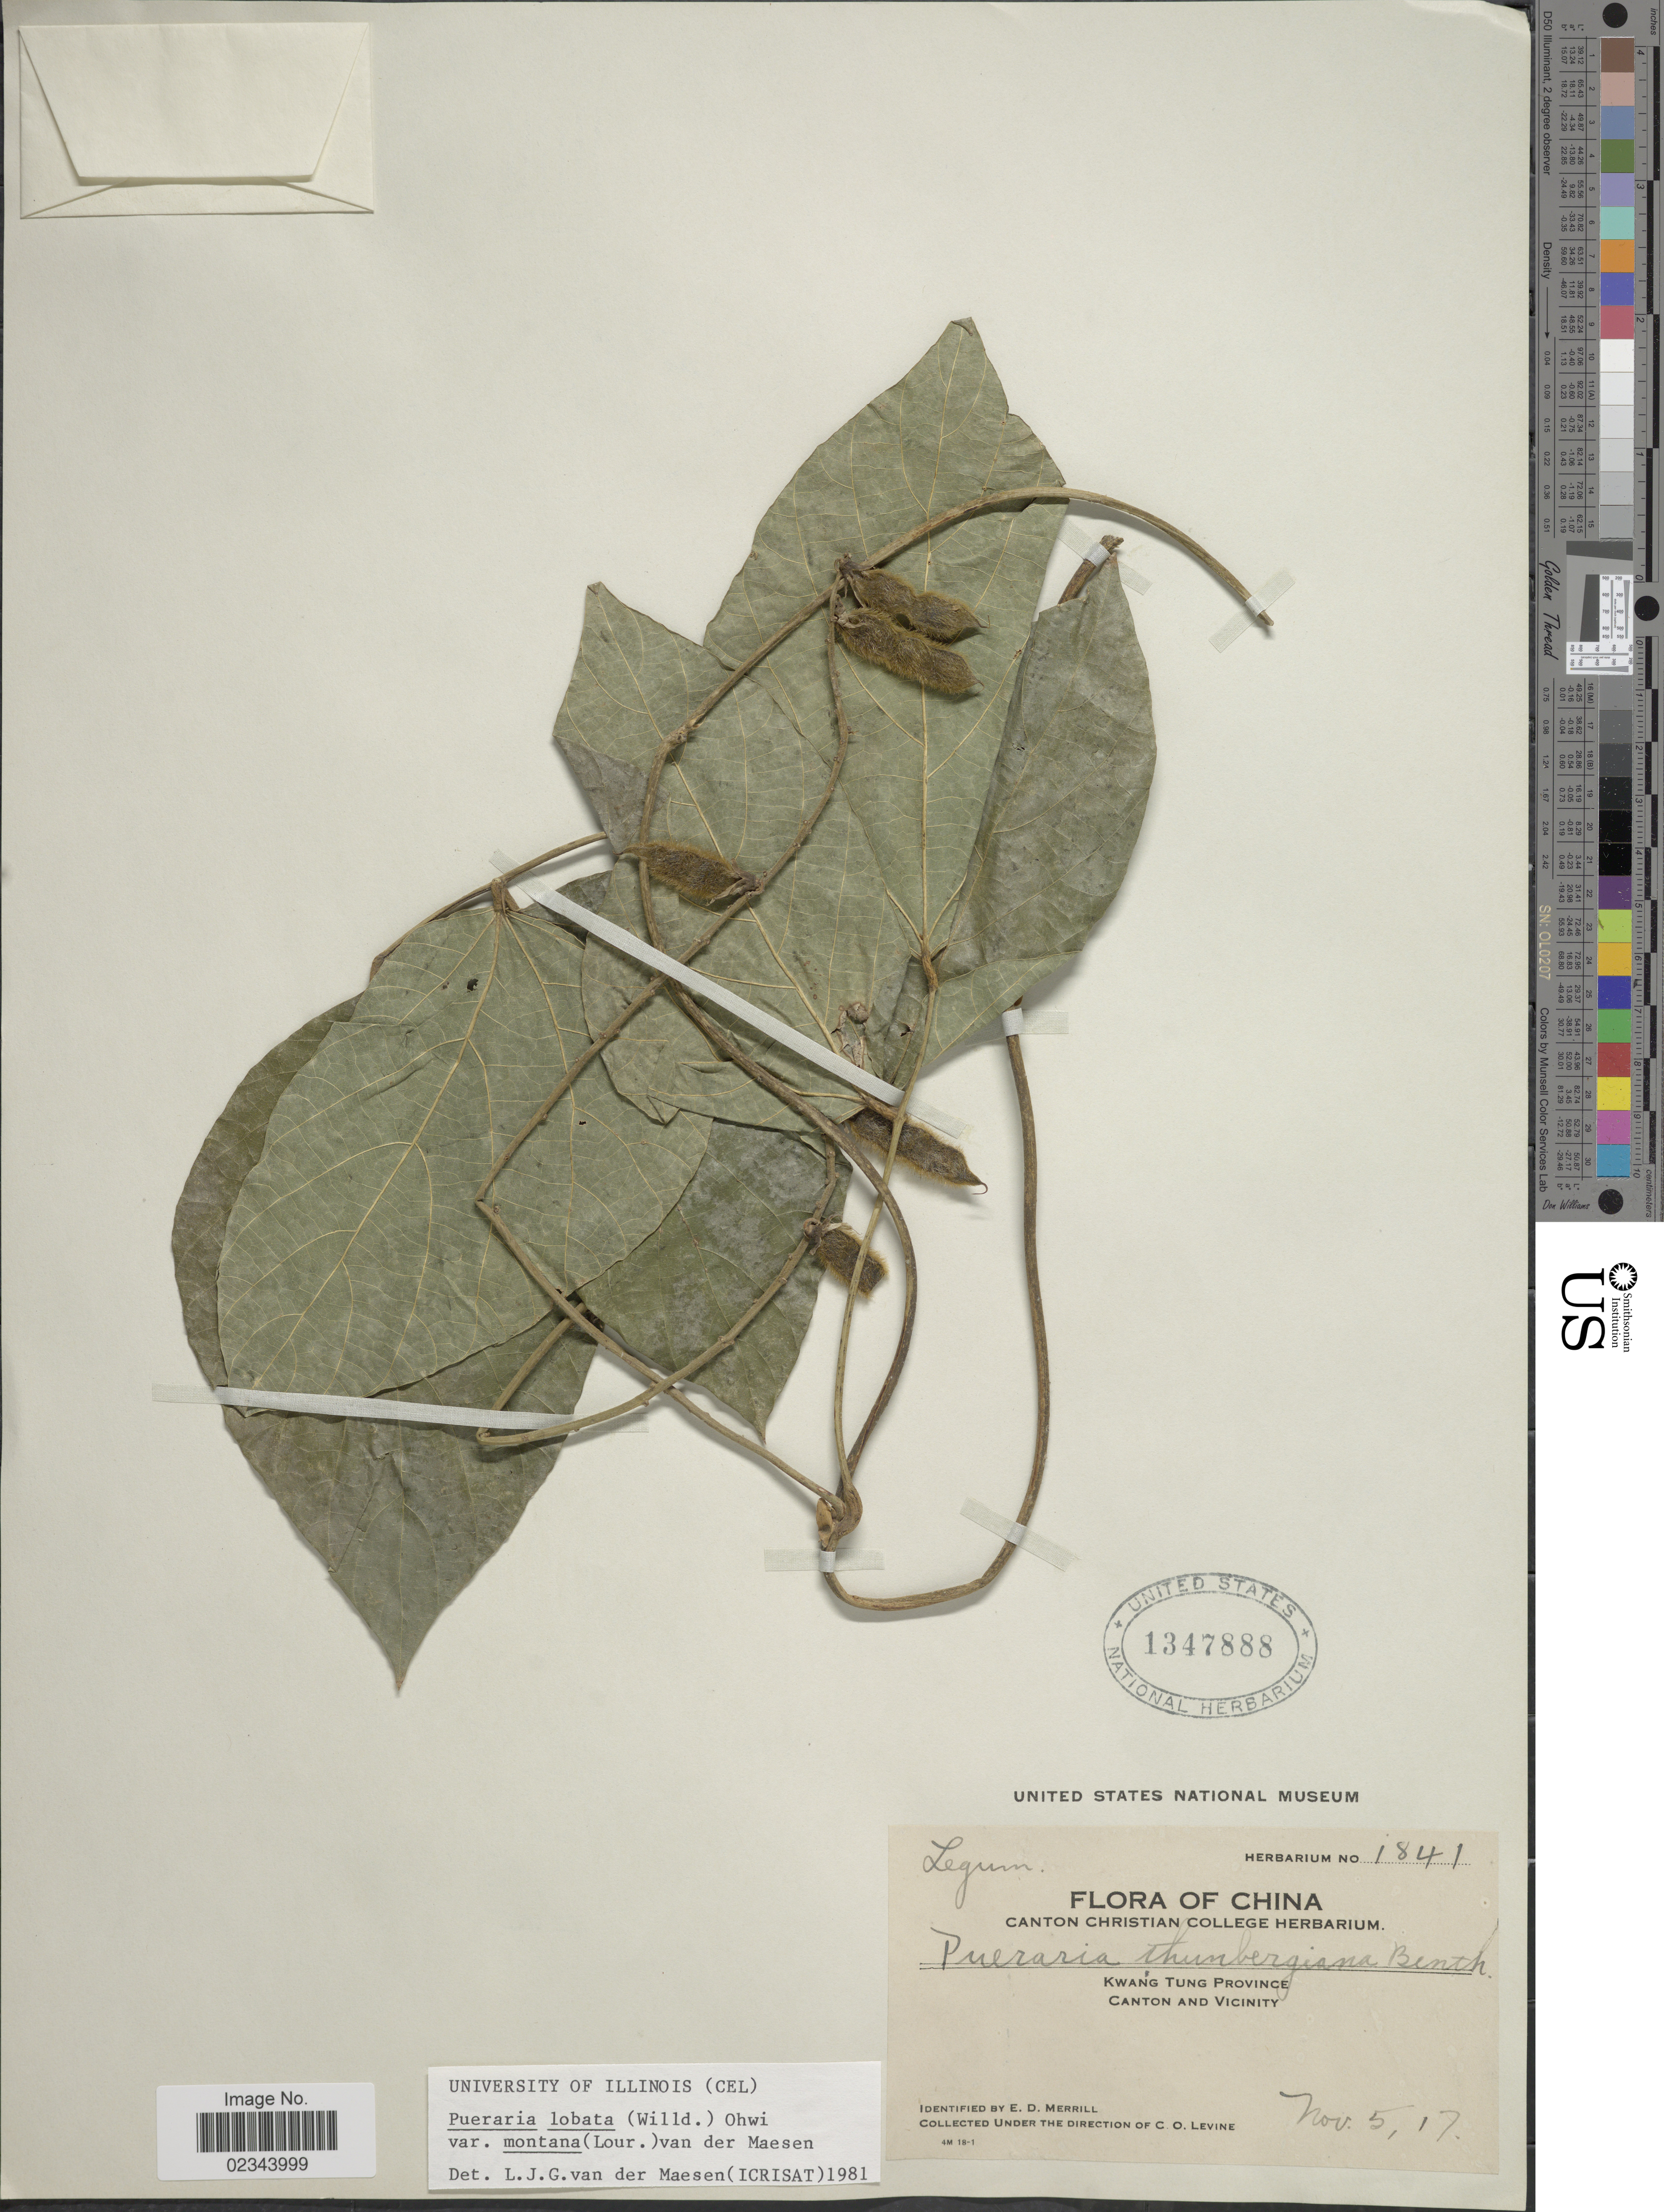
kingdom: Plantae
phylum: Tracheophyta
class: Magnoliopsida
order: Fabales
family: Fabaceae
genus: Pueraria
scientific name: Pueraria lobata var. montana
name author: (Lour.) Maesen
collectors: C. O. Levine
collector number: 1841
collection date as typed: Transcribed d/m/y: 5/11/17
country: China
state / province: Guangdong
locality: Kwang Tung Province Canton and vicinity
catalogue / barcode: US 1347888